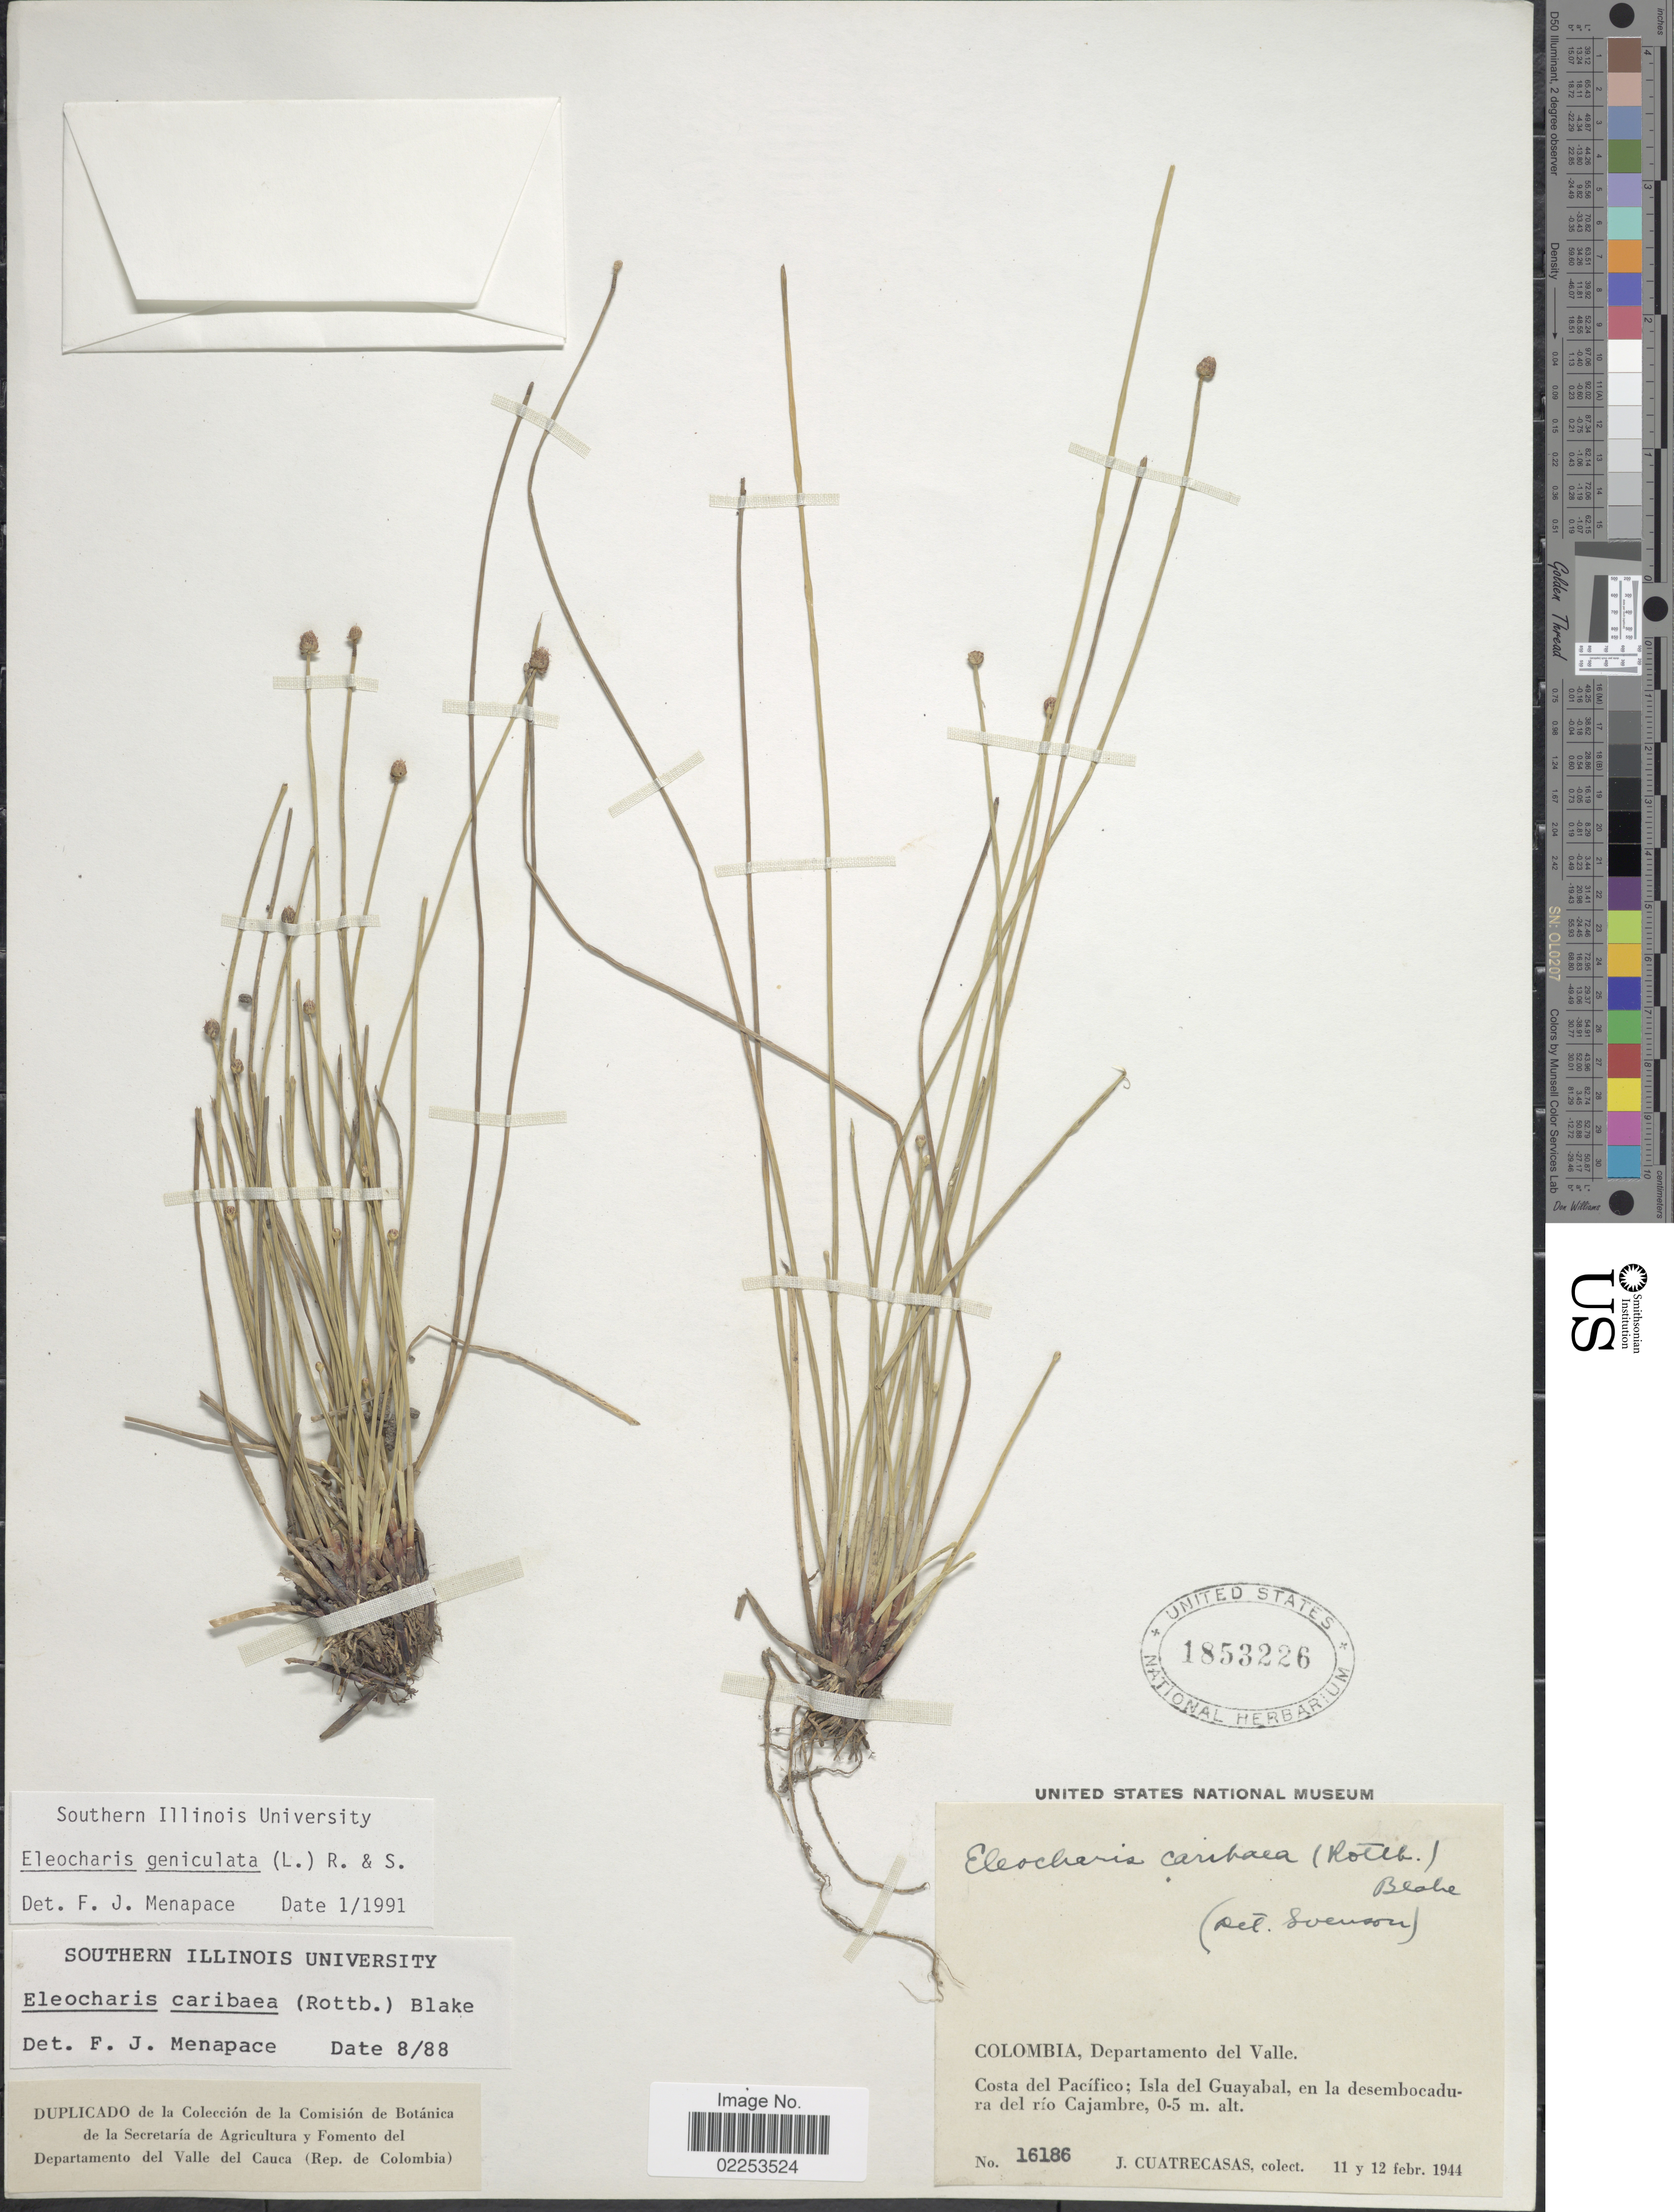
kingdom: Plantae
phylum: Tracheophyta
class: Liliopsida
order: Poales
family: Cyperaceae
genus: Eleocharis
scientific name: Eleocharis geniculata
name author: (L.) Roem. & Schult.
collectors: J. Cuatrecasas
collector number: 16186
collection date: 1944-02-11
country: Colombia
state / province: Valle del Cauca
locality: Colombia, Departamento del Valle, Costa del Pacifico; Isla del Guayabal, en la desembocadura del rio Cajambre.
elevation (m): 0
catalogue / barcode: US 1853226